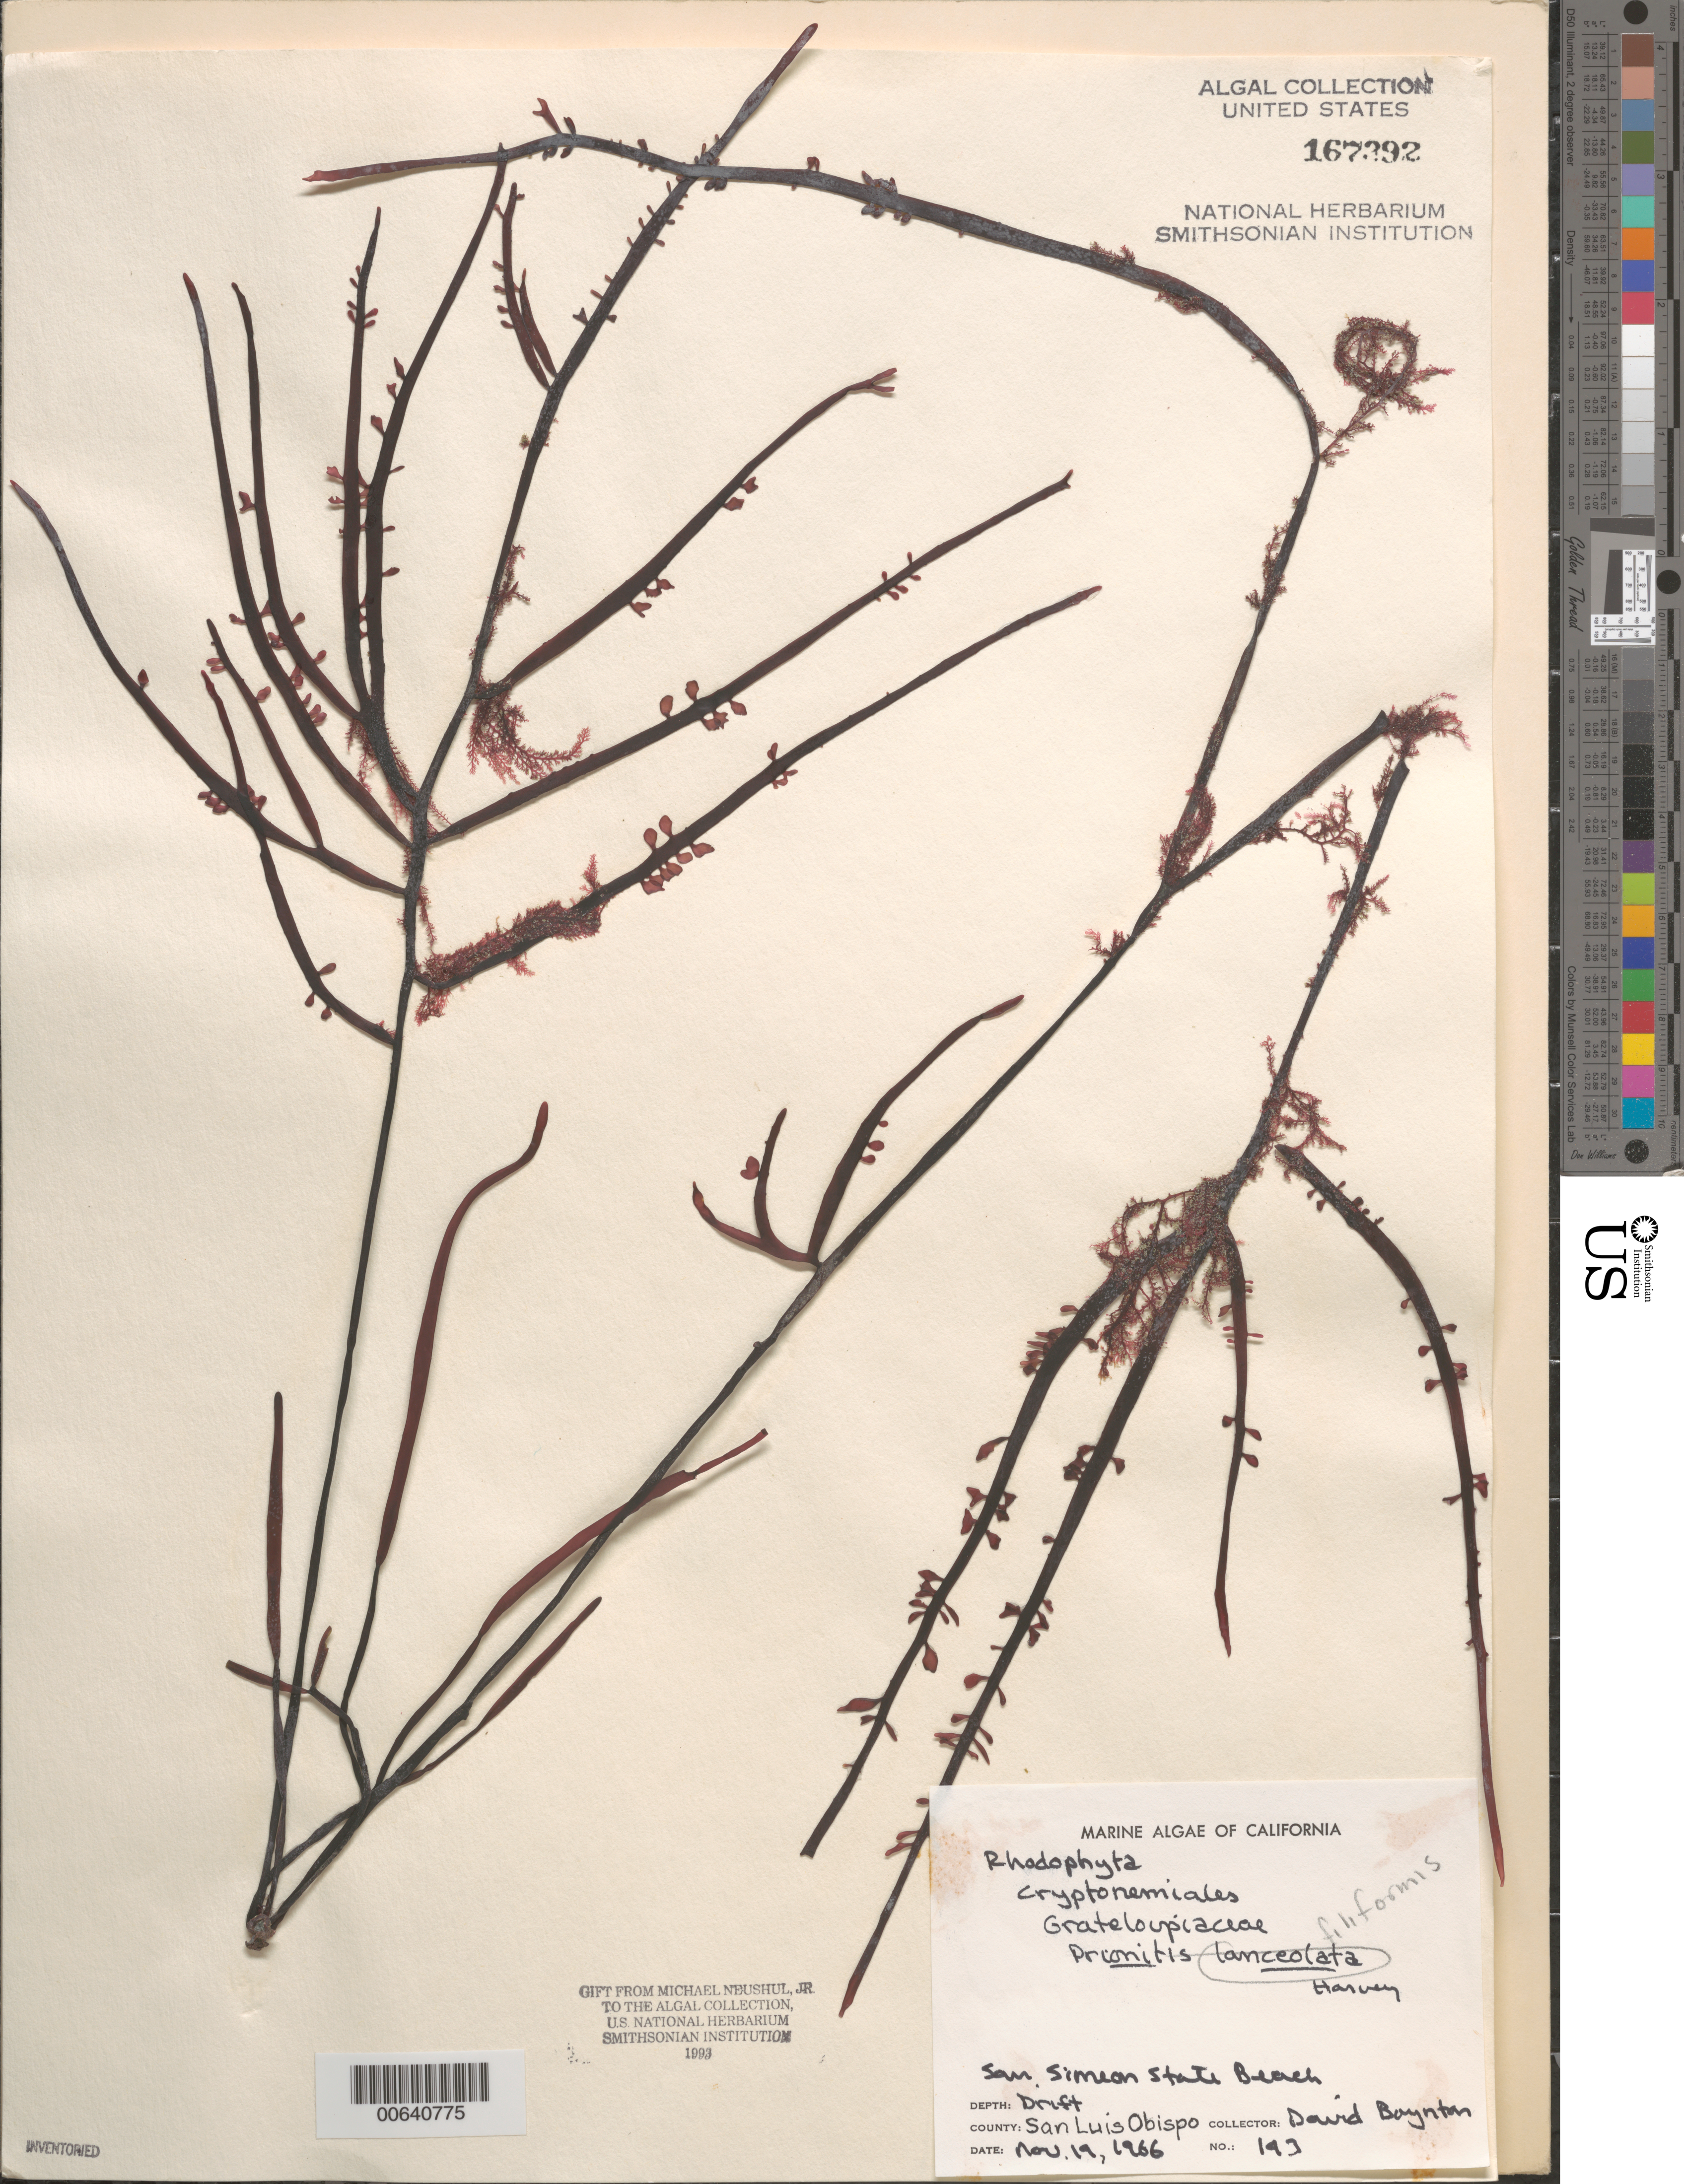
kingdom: Plantae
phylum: Rhodophyta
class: Florideophyceae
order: Halymeniales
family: Halymeniaceae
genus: Prionitis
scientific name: Prionitis filiformis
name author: Kylin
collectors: D. Boynton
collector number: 193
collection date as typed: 19 Nov 1966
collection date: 1966-11-19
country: United States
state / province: California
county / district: San Luis Obispo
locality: San Simeon State Beach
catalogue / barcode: US 167392